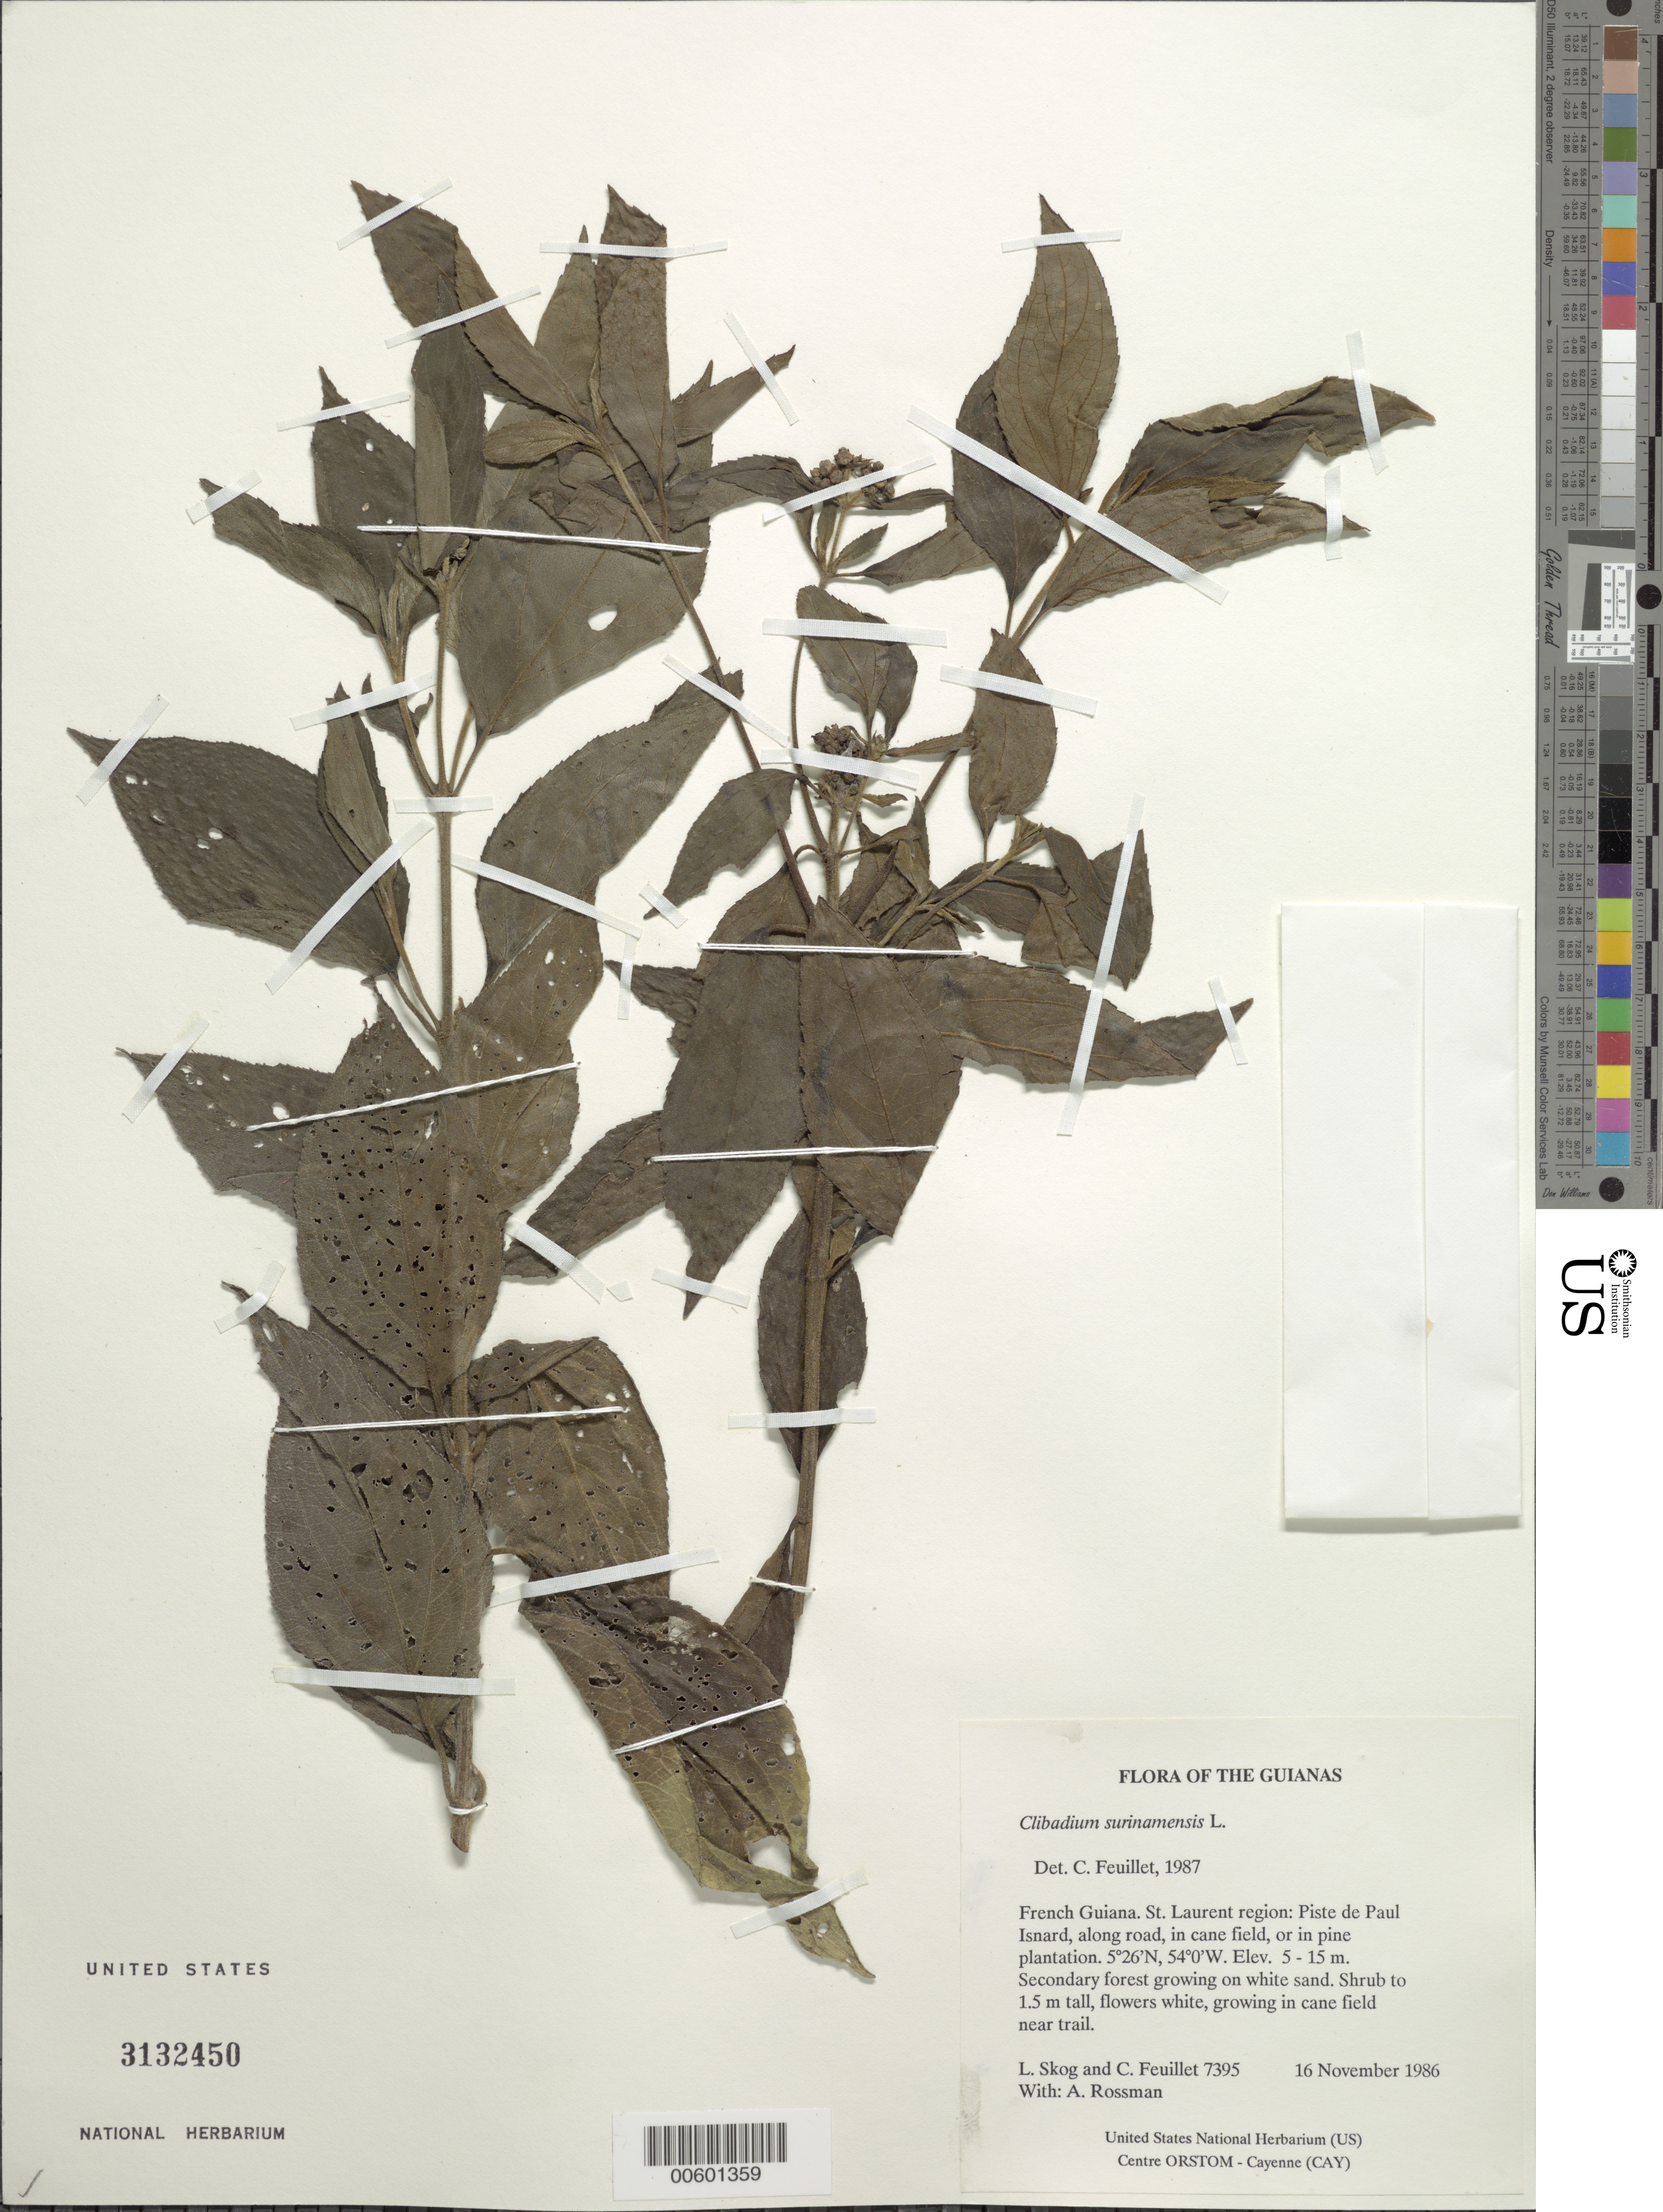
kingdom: Plantae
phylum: Tracheophyta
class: Magnoliopsida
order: Asterales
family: Asteraceae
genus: Clibadium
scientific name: Clibadium surinamense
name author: L.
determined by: Feuillet, C.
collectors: L. E. Skog, C. Feuillet & A. Rossman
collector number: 7395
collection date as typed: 16 November 1986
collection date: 1986-11-16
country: French Guiana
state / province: Saint-Laurent-du-Maroni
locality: Piste de Paul Isnard, along road, in cane field, or in pine plantation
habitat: Secondary forest growing on white sand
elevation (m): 5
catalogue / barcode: US 3132450